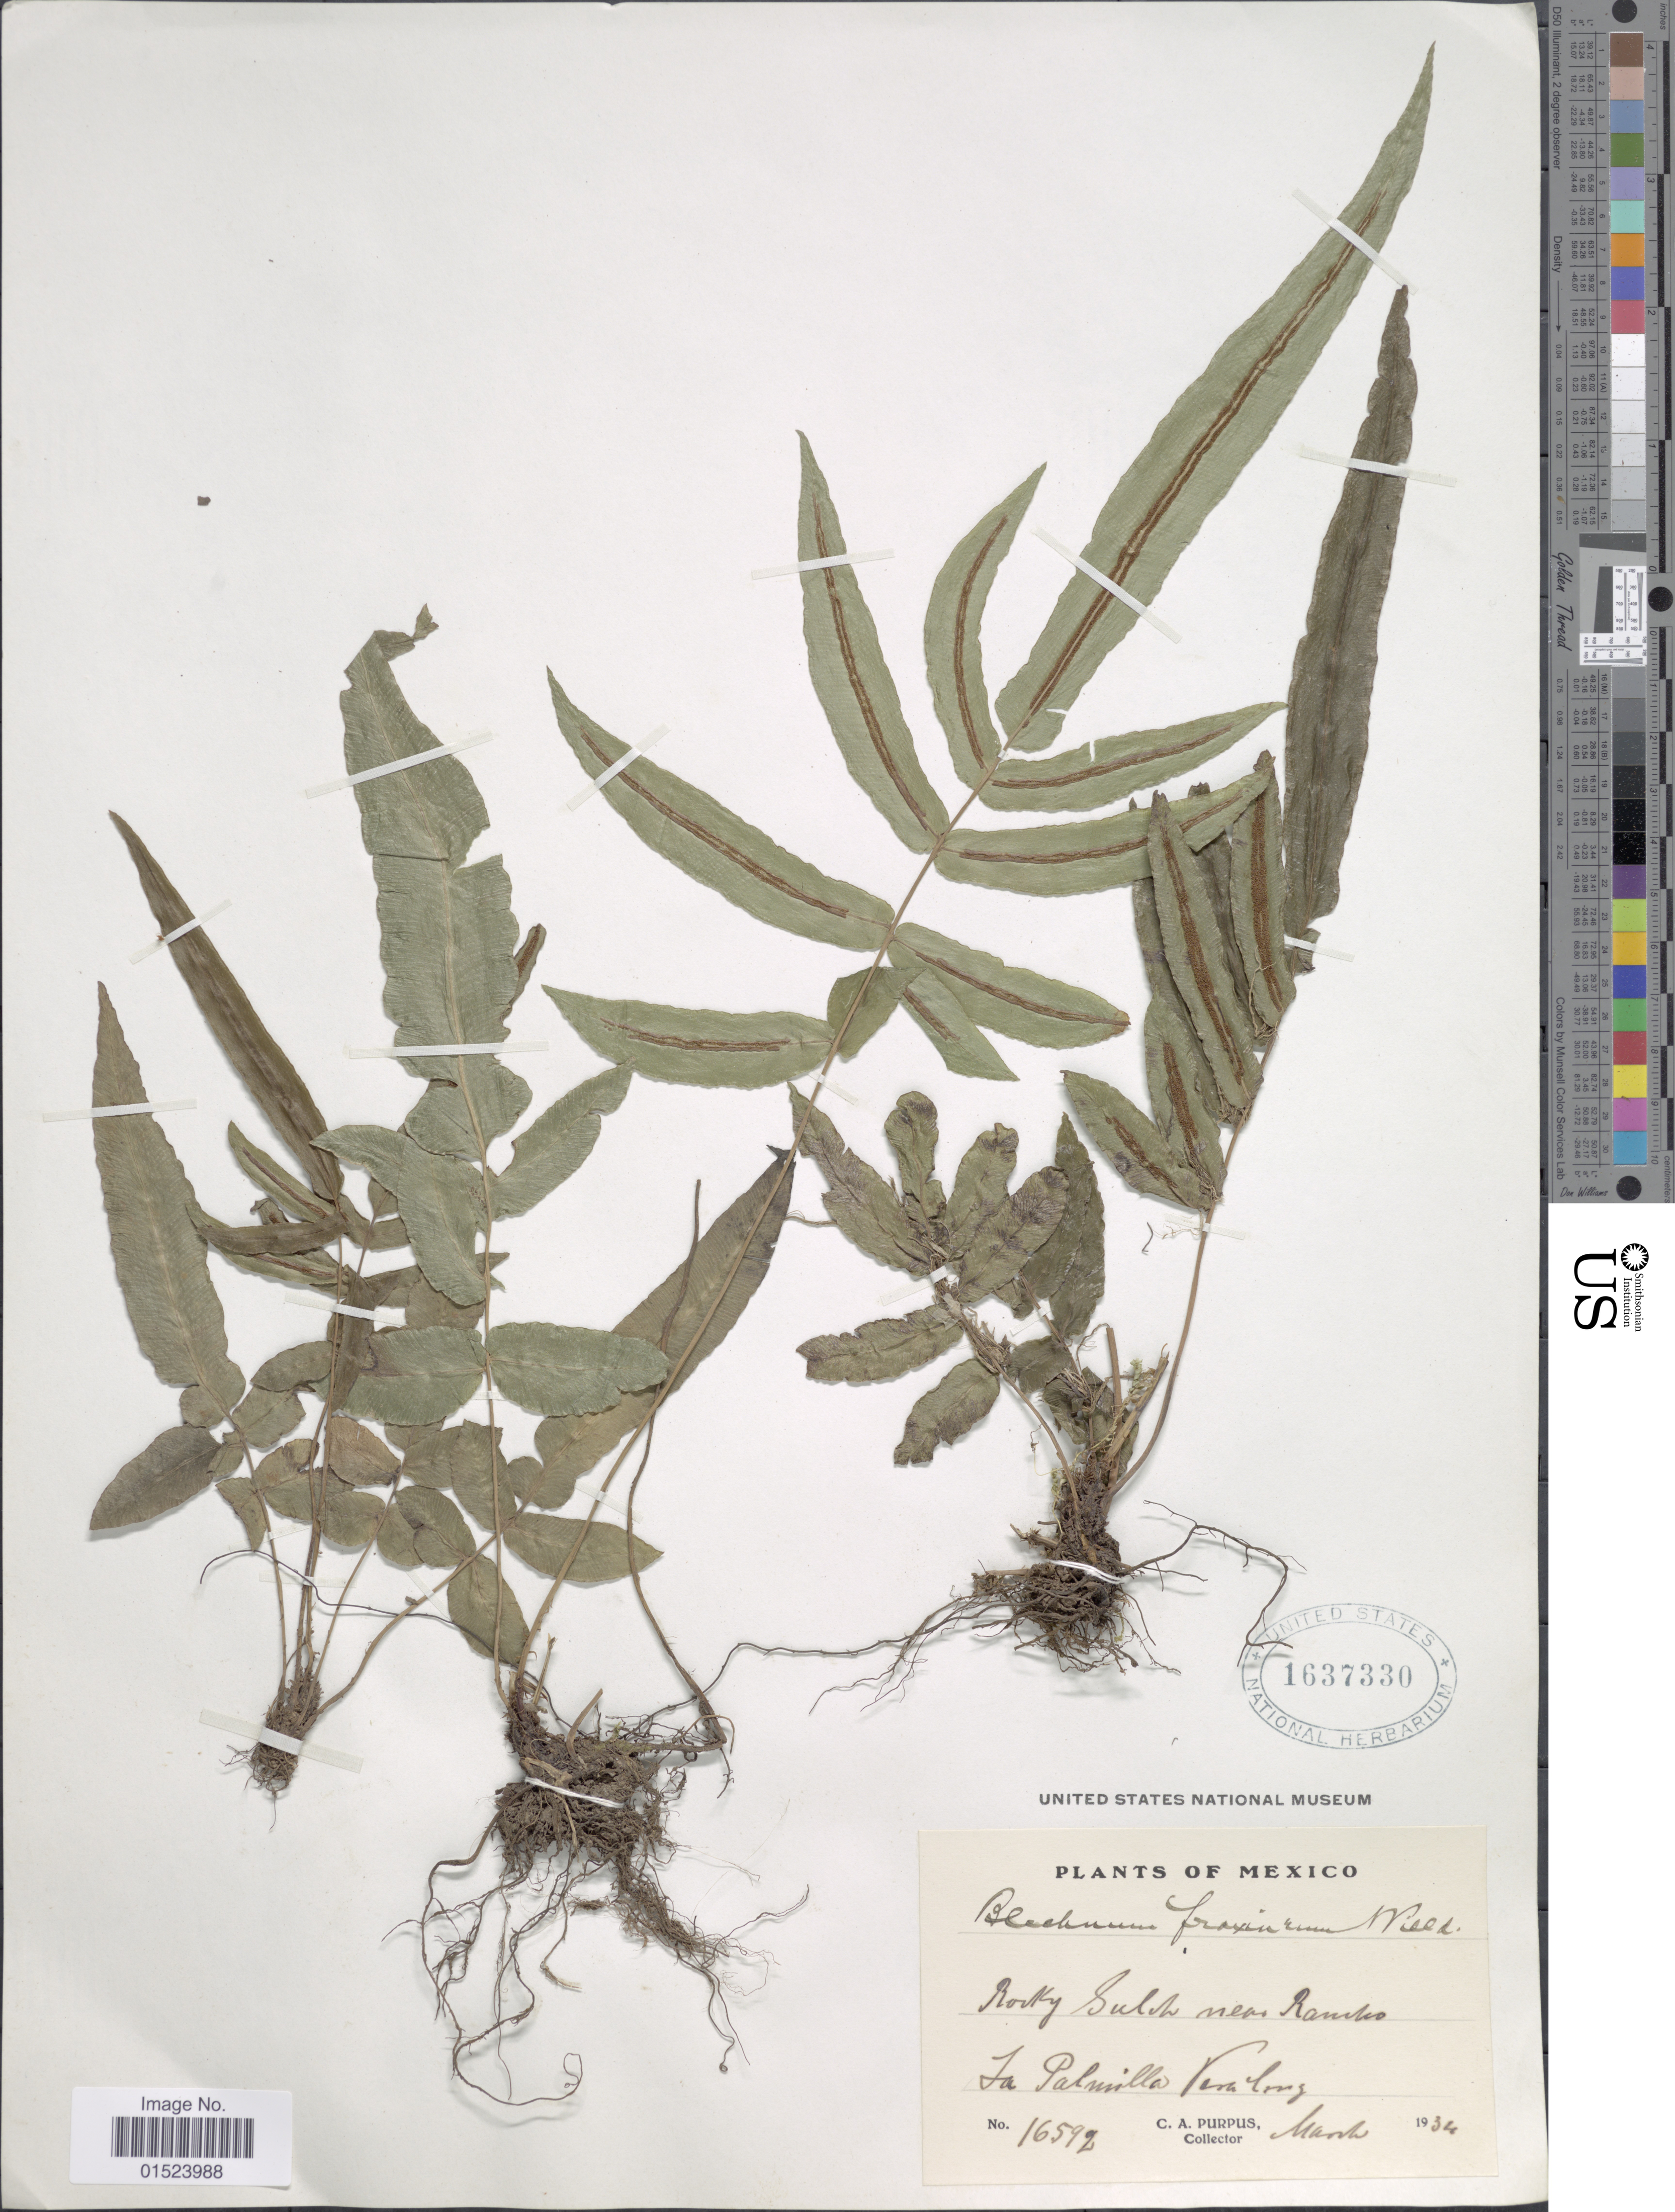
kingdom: Plantae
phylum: Tracheophyta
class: Polypodiopsida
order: Polypodiales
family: Blechnaceae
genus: Blechnum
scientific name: Blechnum x fraxineum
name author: Willd.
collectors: C. A. Purpus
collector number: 16592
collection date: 1934-03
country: Mexico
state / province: Veracruz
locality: Rocky gulch near Rancho La Palmilla, Vera Cruz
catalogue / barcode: US 1637330